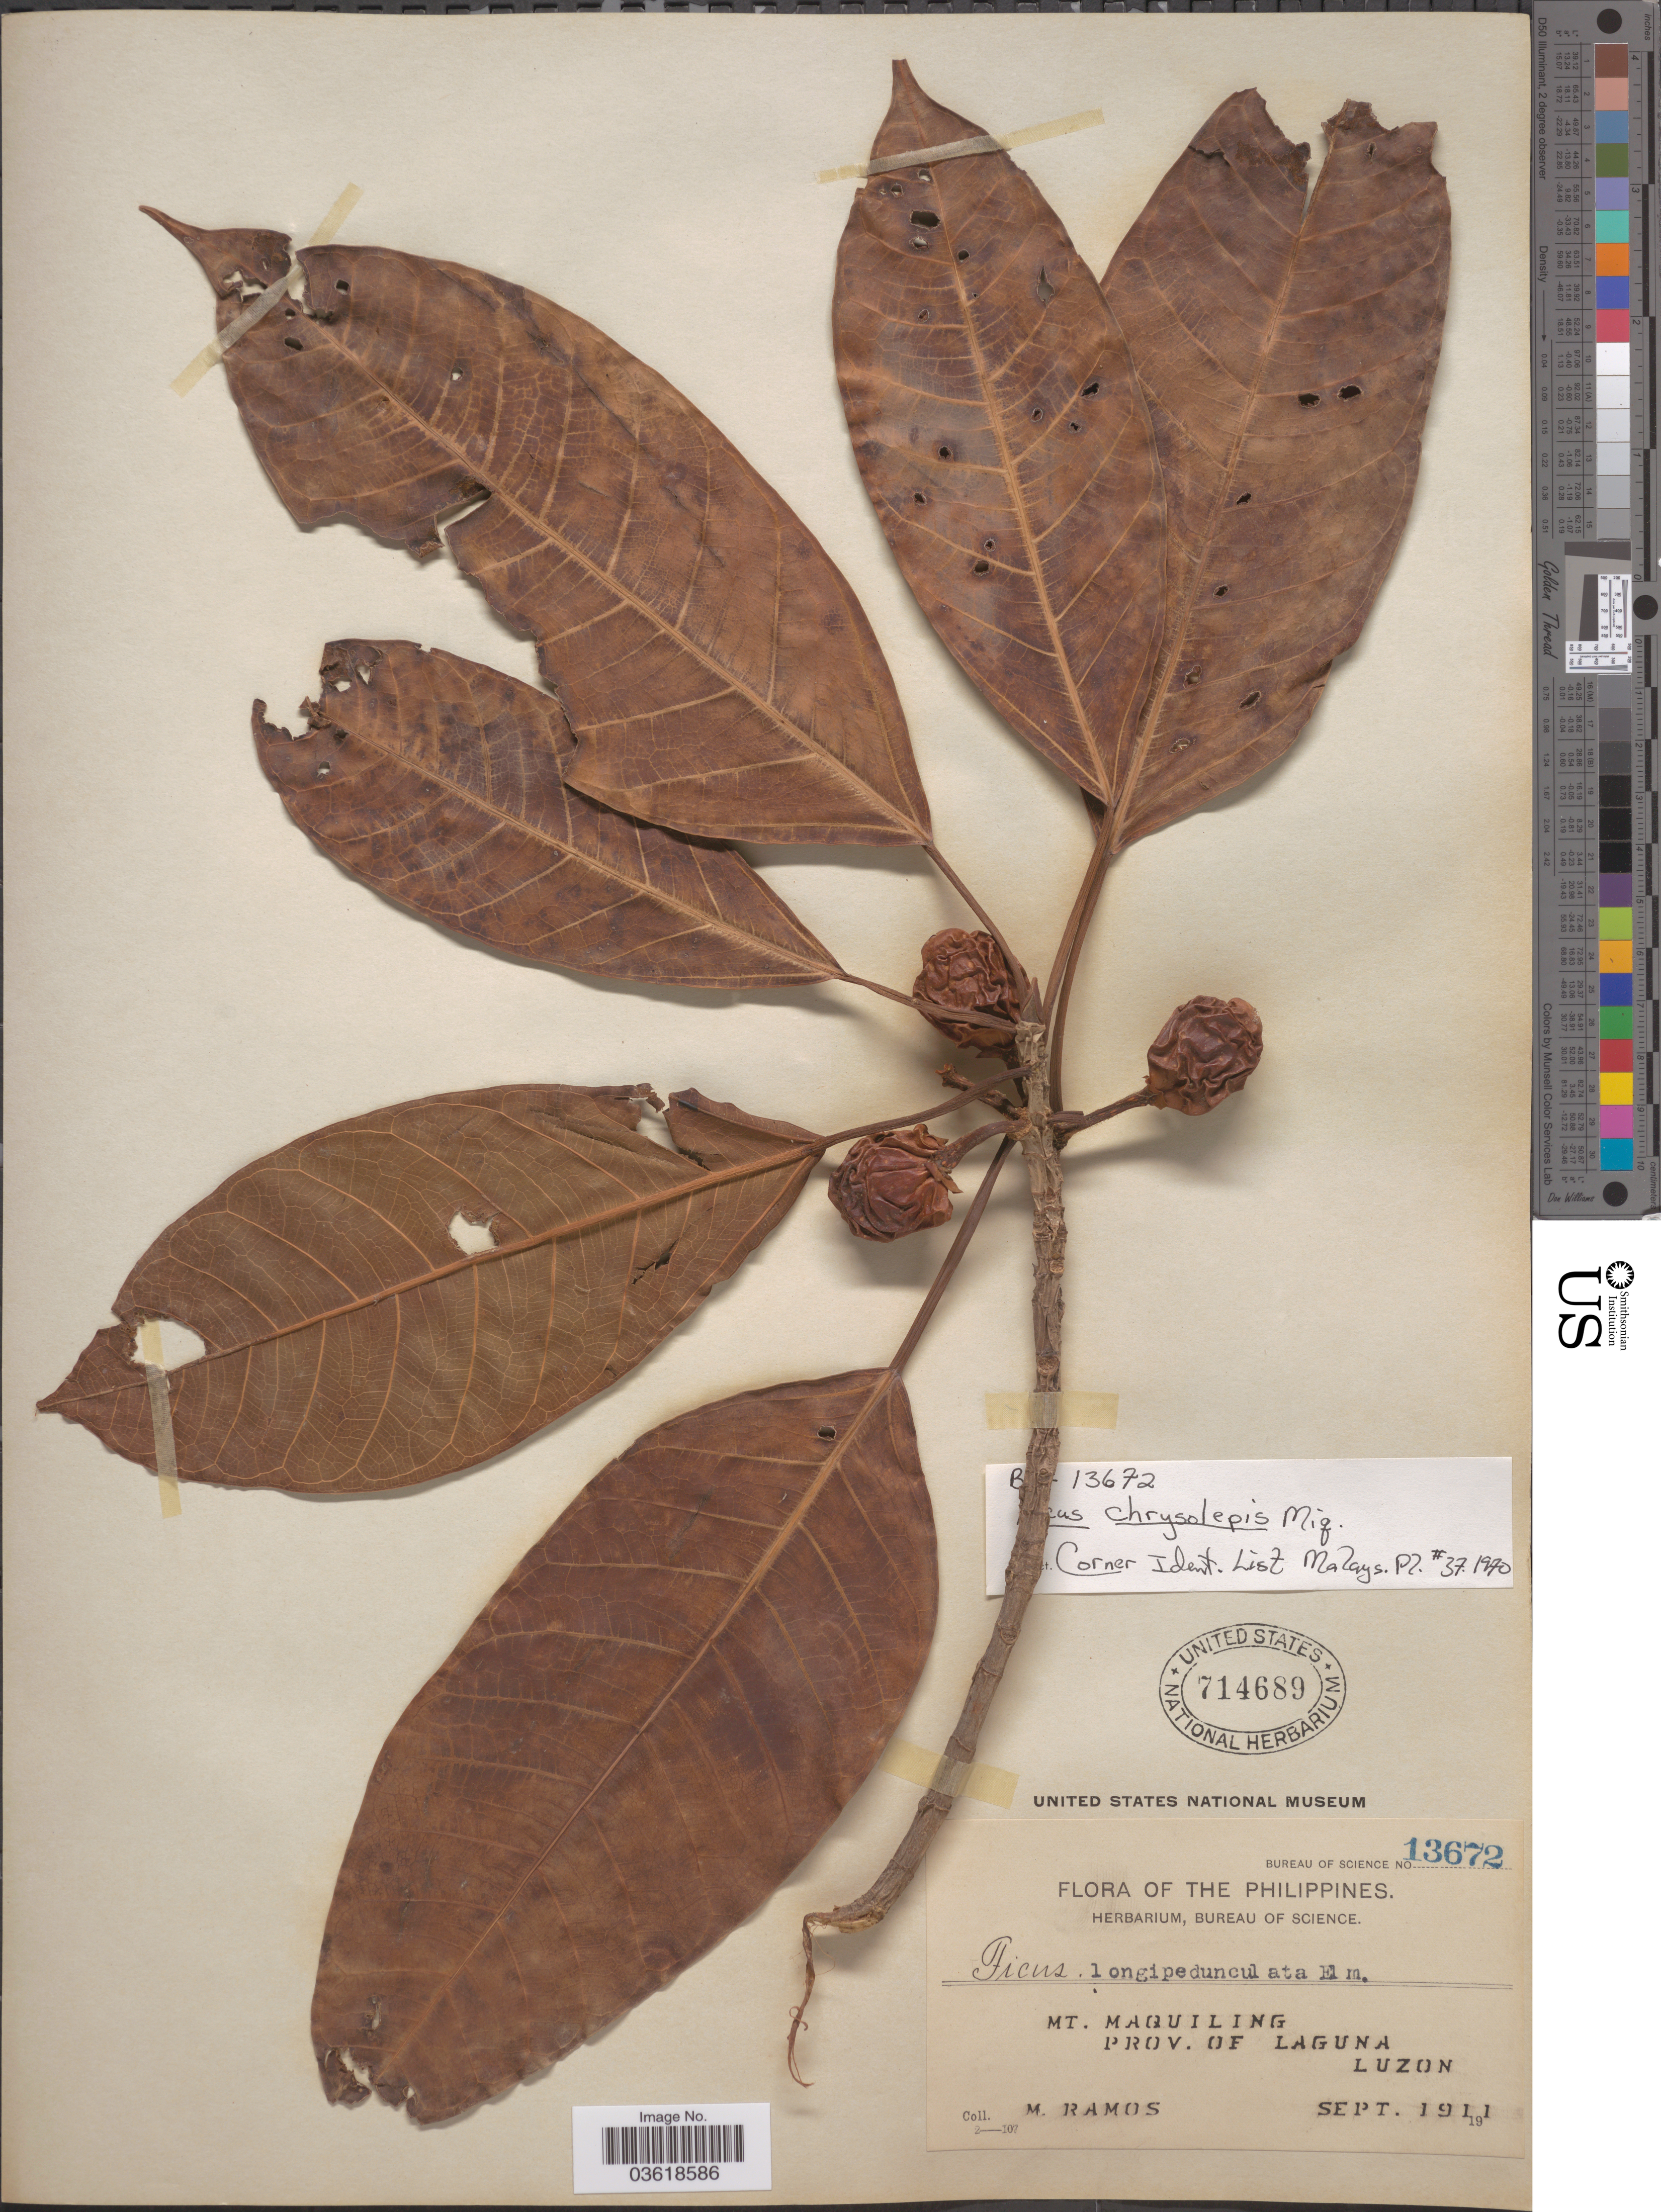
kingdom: Plantae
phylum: Tracheophyta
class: Magnoliopsida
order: Rosales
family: Moraceae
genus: Ficus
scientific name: Ficus chrysolepis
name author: Miq.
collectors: M. Ramos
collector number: Bureau of Science 13672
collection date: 1911-09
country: Philippines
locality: Mt. Maquiling. Prov. of Laguna. Luzon.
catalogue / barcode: US 714689